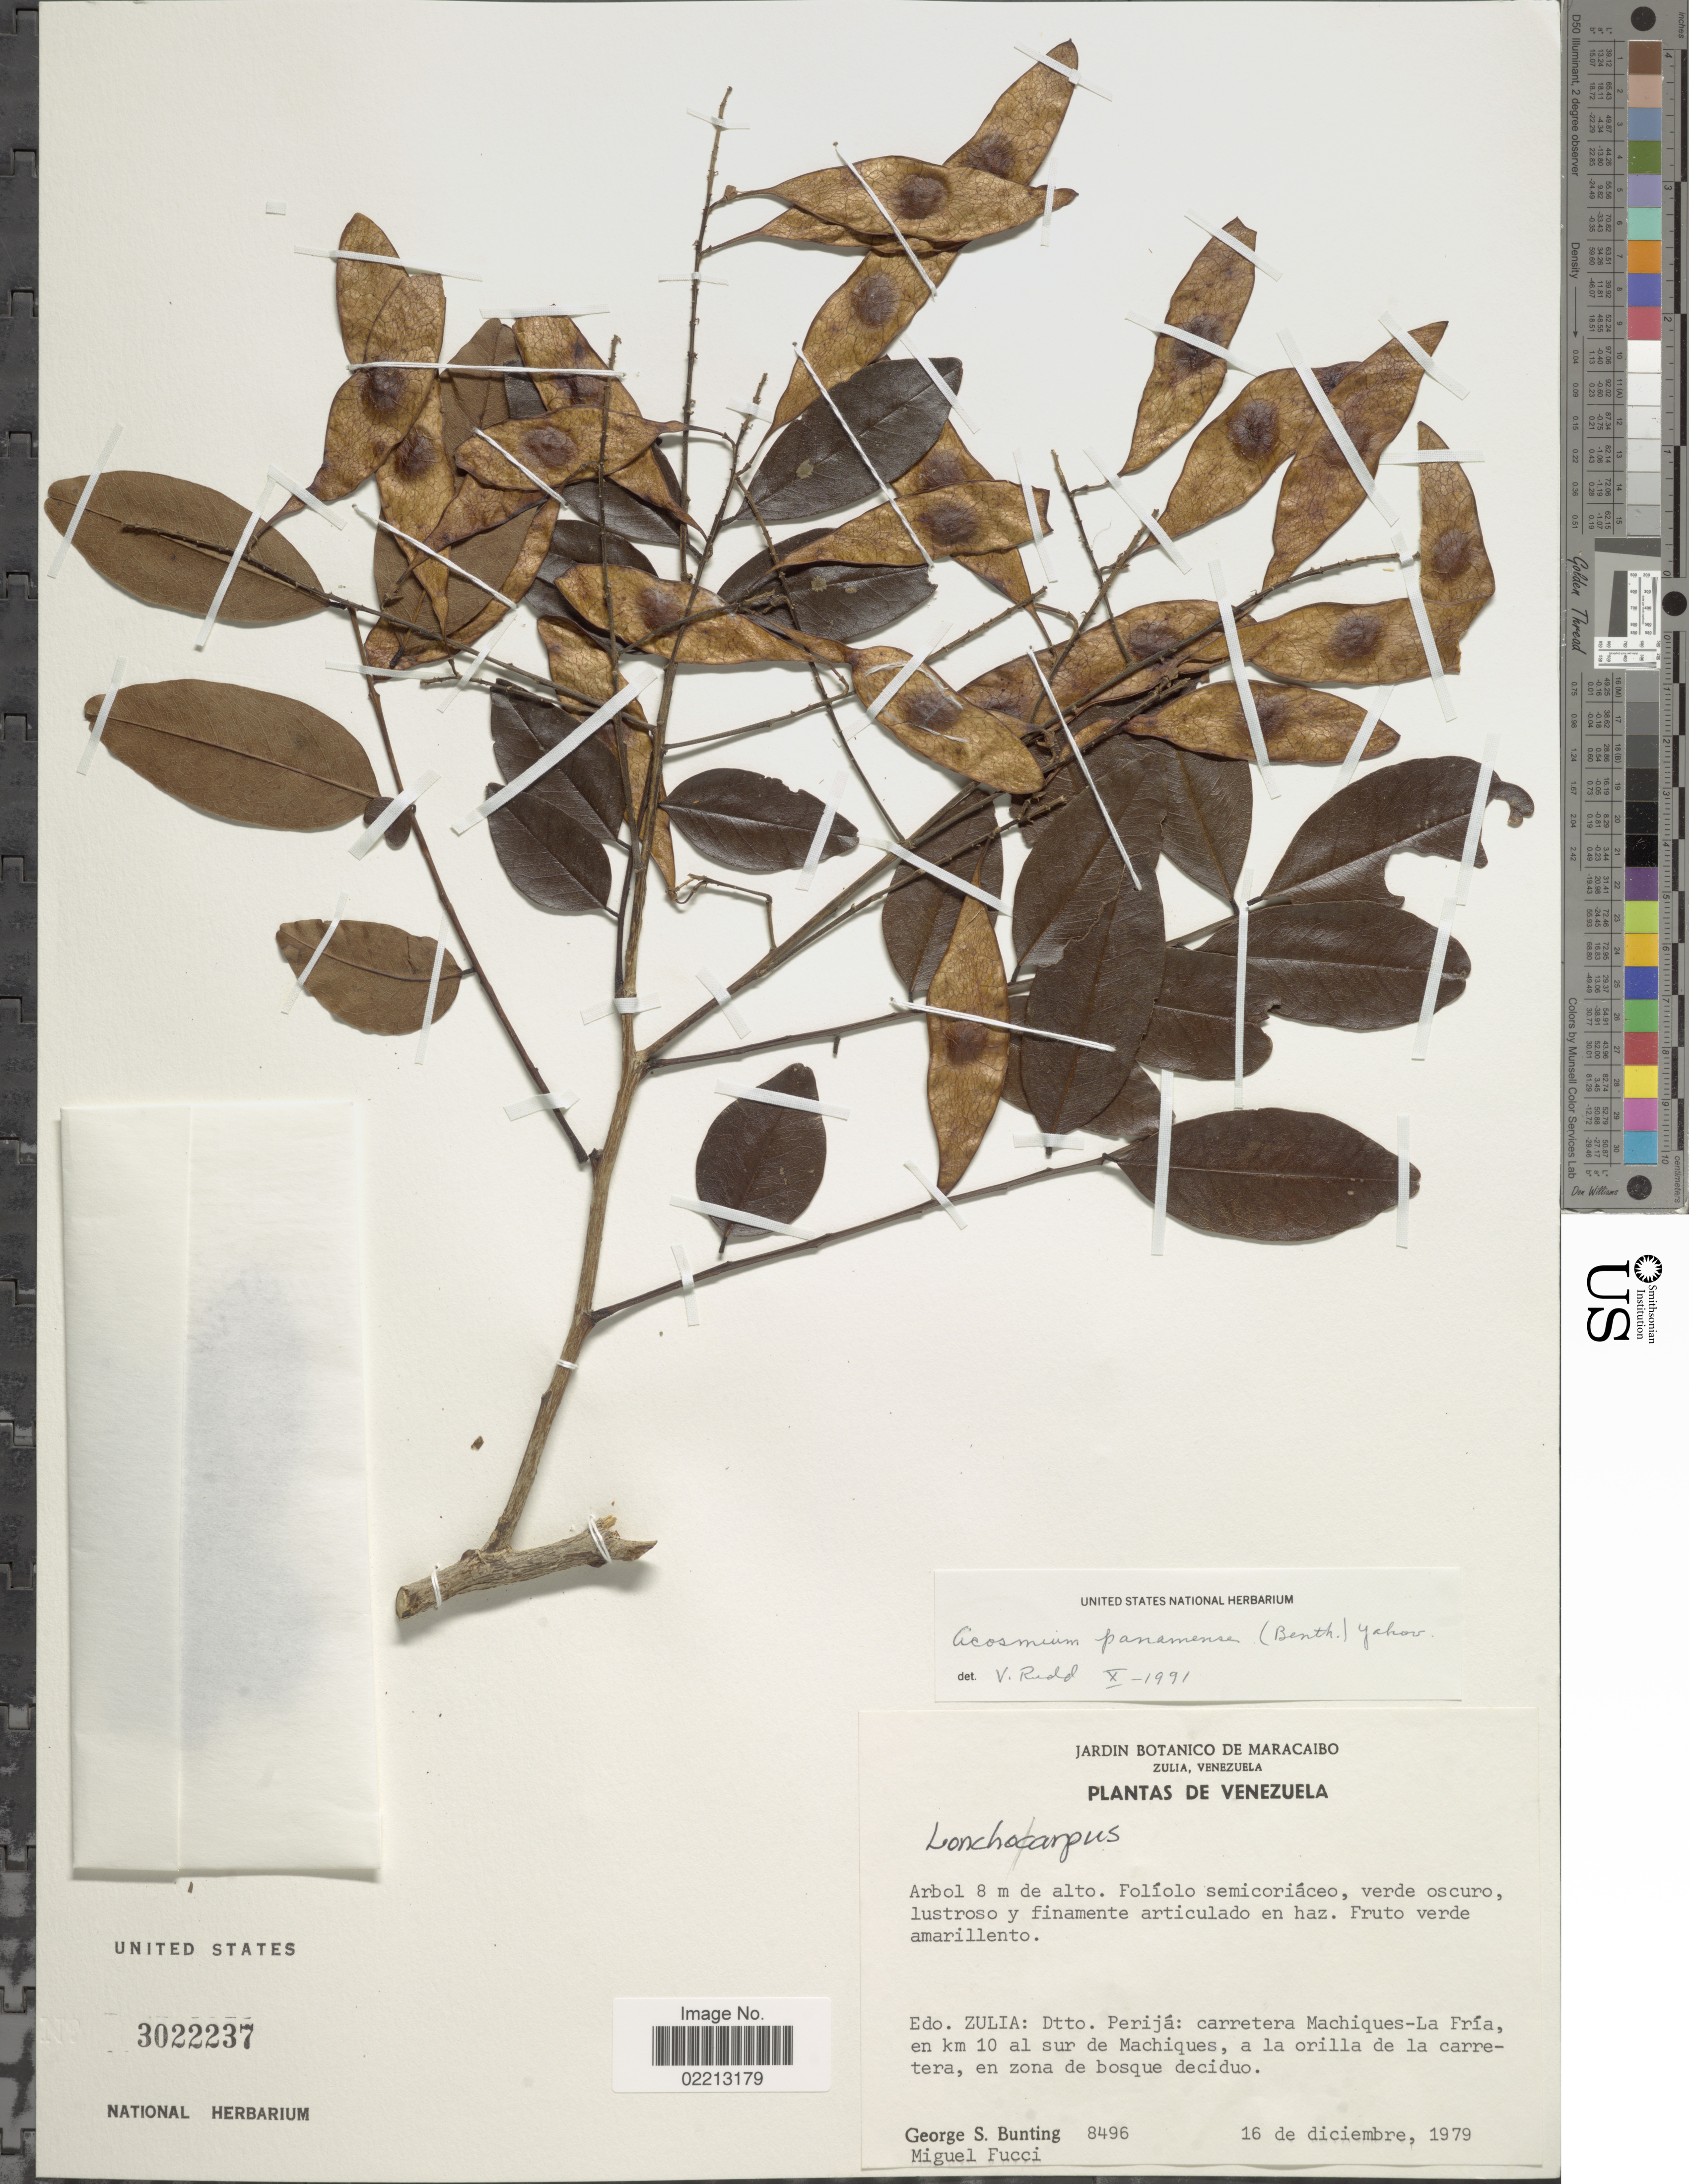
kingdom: Plantae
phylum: Tracheophyta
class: Magnoliopsida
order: Fabales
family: Fabaceae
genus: Acosmium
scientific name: Acosmium panamense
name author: (Benth.) Yakovlev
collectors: G. S. Bunting & M. Fucci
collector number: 8496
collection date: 1979-12-16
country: Venezuela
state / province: Zulia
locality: Dtto. Perija: carretera Machiques-La Fria, en km 10 al sur de Machiques, a la orilla de la carretera, en zona de bosque deciduo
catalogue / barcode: US 3022237